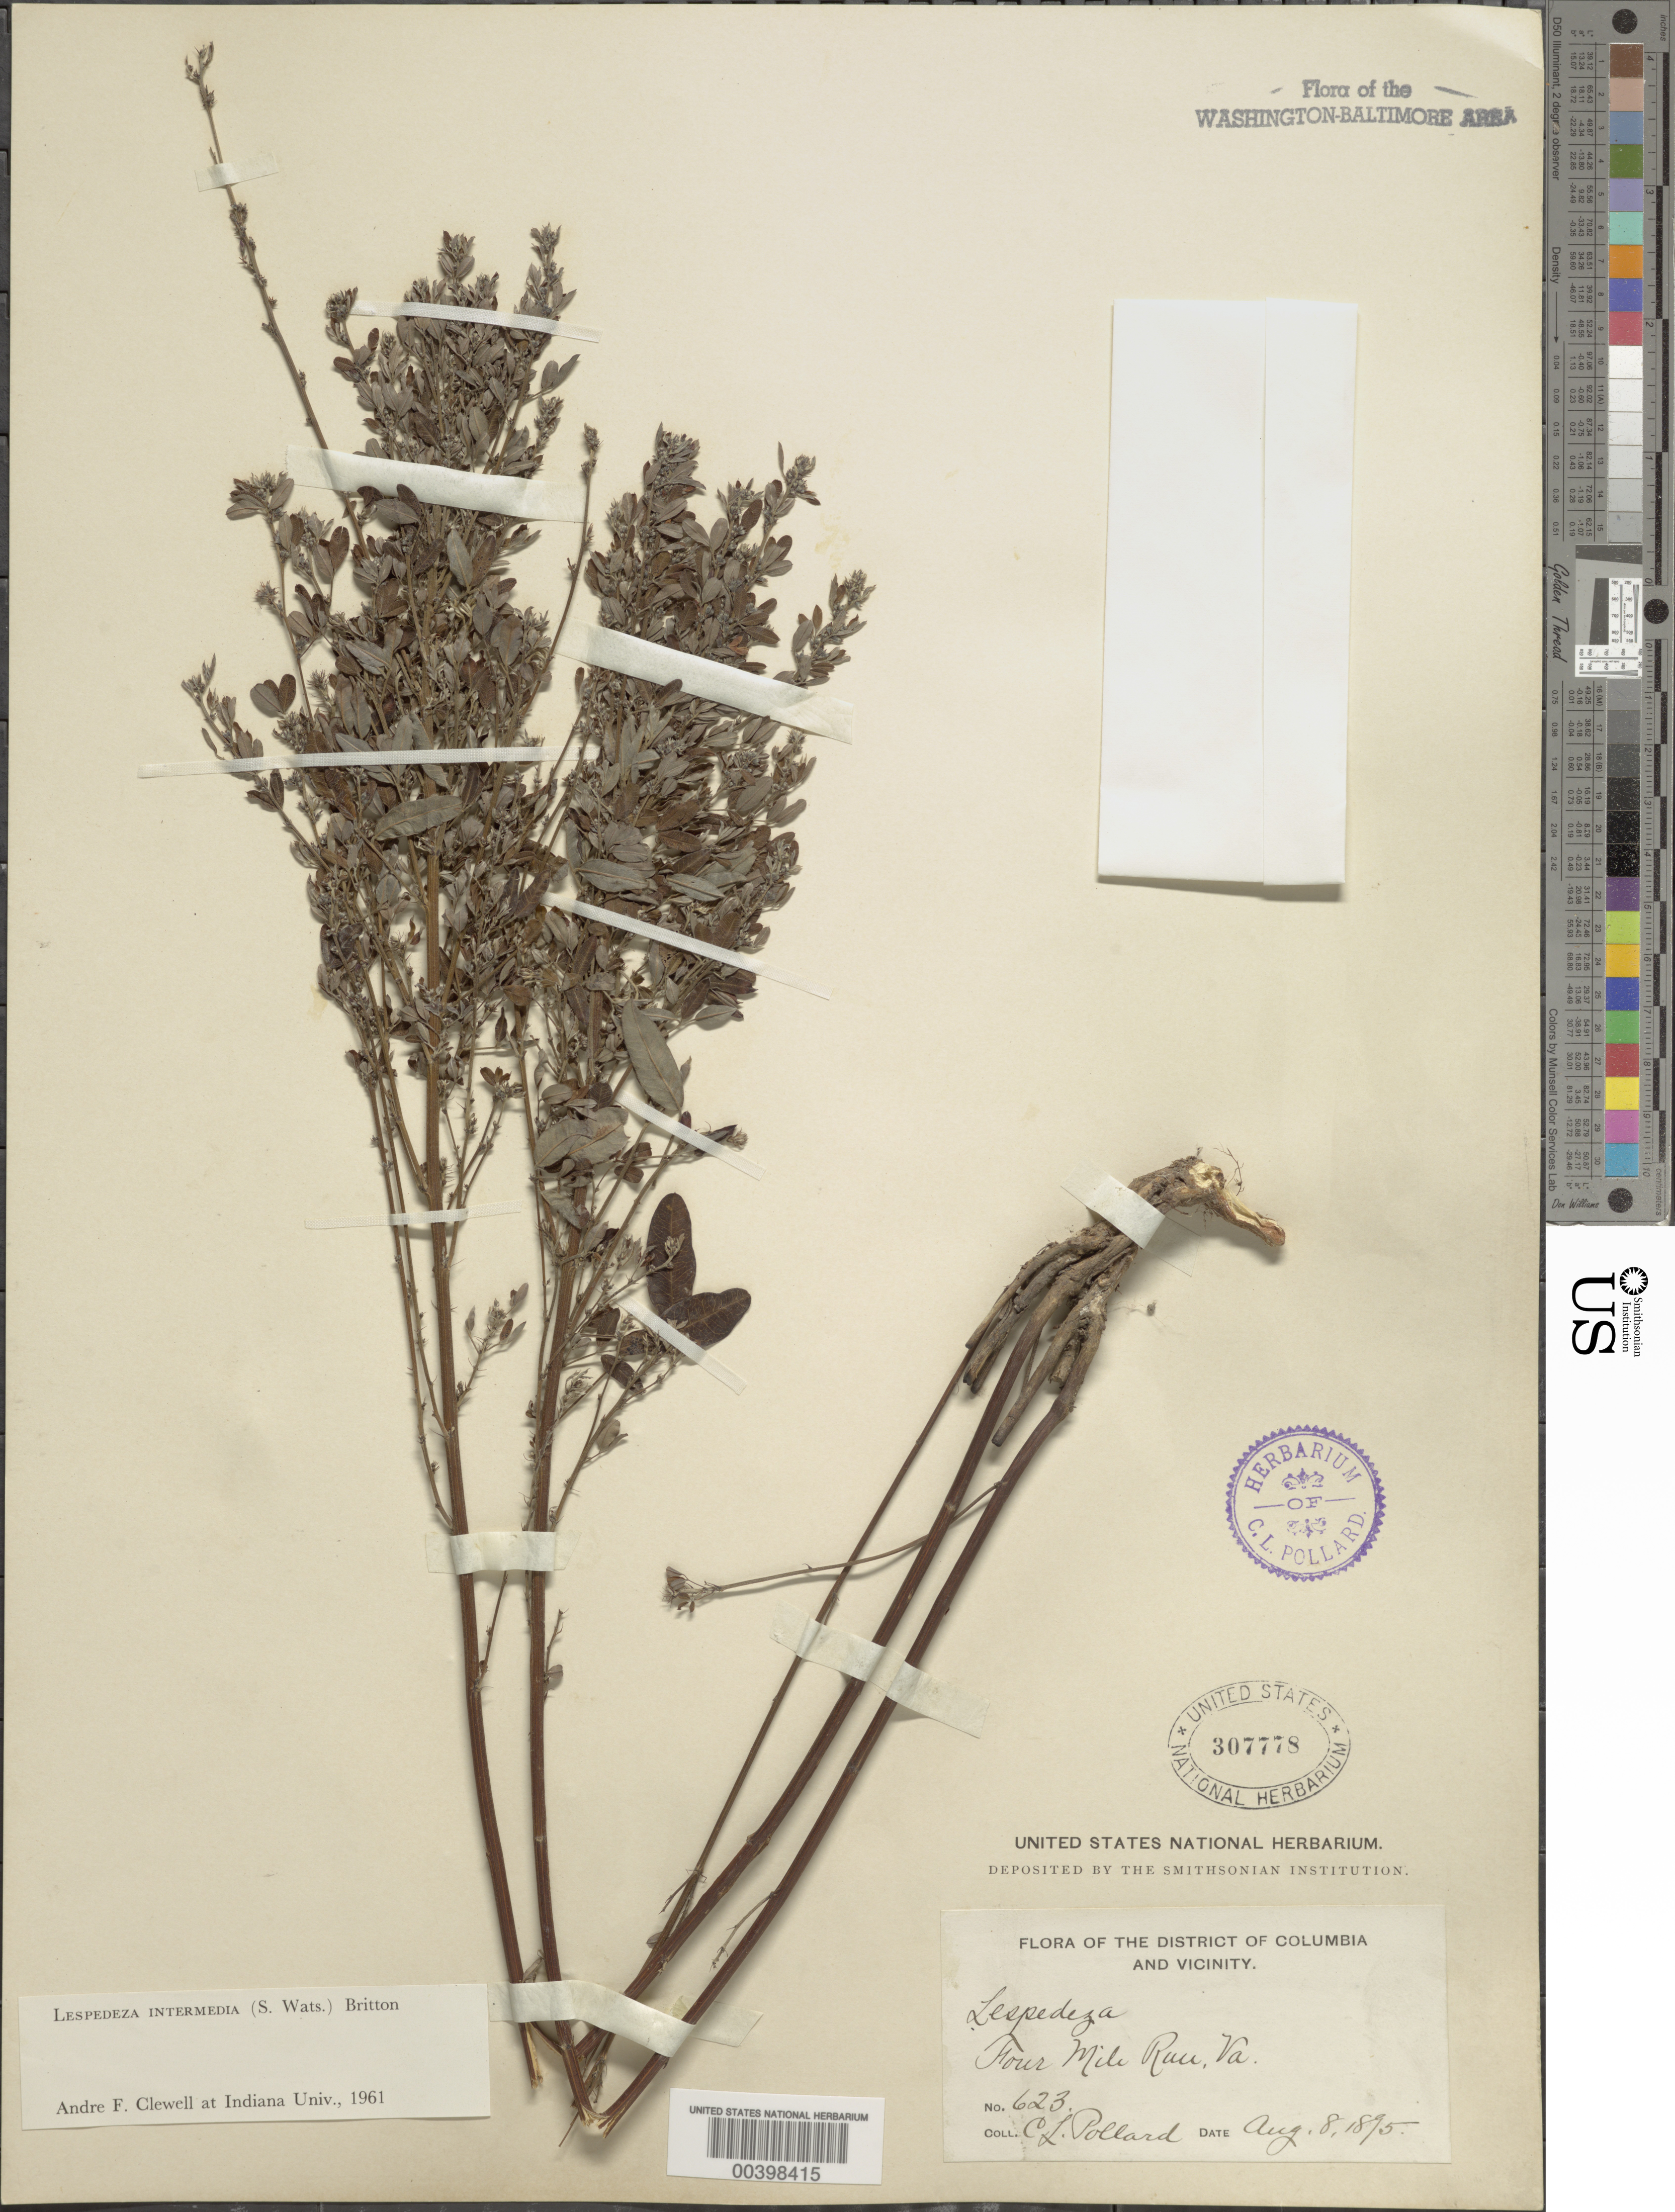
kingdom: Plantae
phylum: Tracheophyta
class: Magnoliopsida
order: Fabales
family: Fabaceae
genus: Lespedeza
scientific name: Lespedeza intermedia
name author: (S. Watson) Britton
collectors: C. L. Pollard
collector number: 623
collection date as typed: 08 Aug 1895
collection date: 1895-08-08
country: United States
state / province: Virginia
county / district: Arlington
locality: Four Mile Run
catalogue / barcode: US 307778